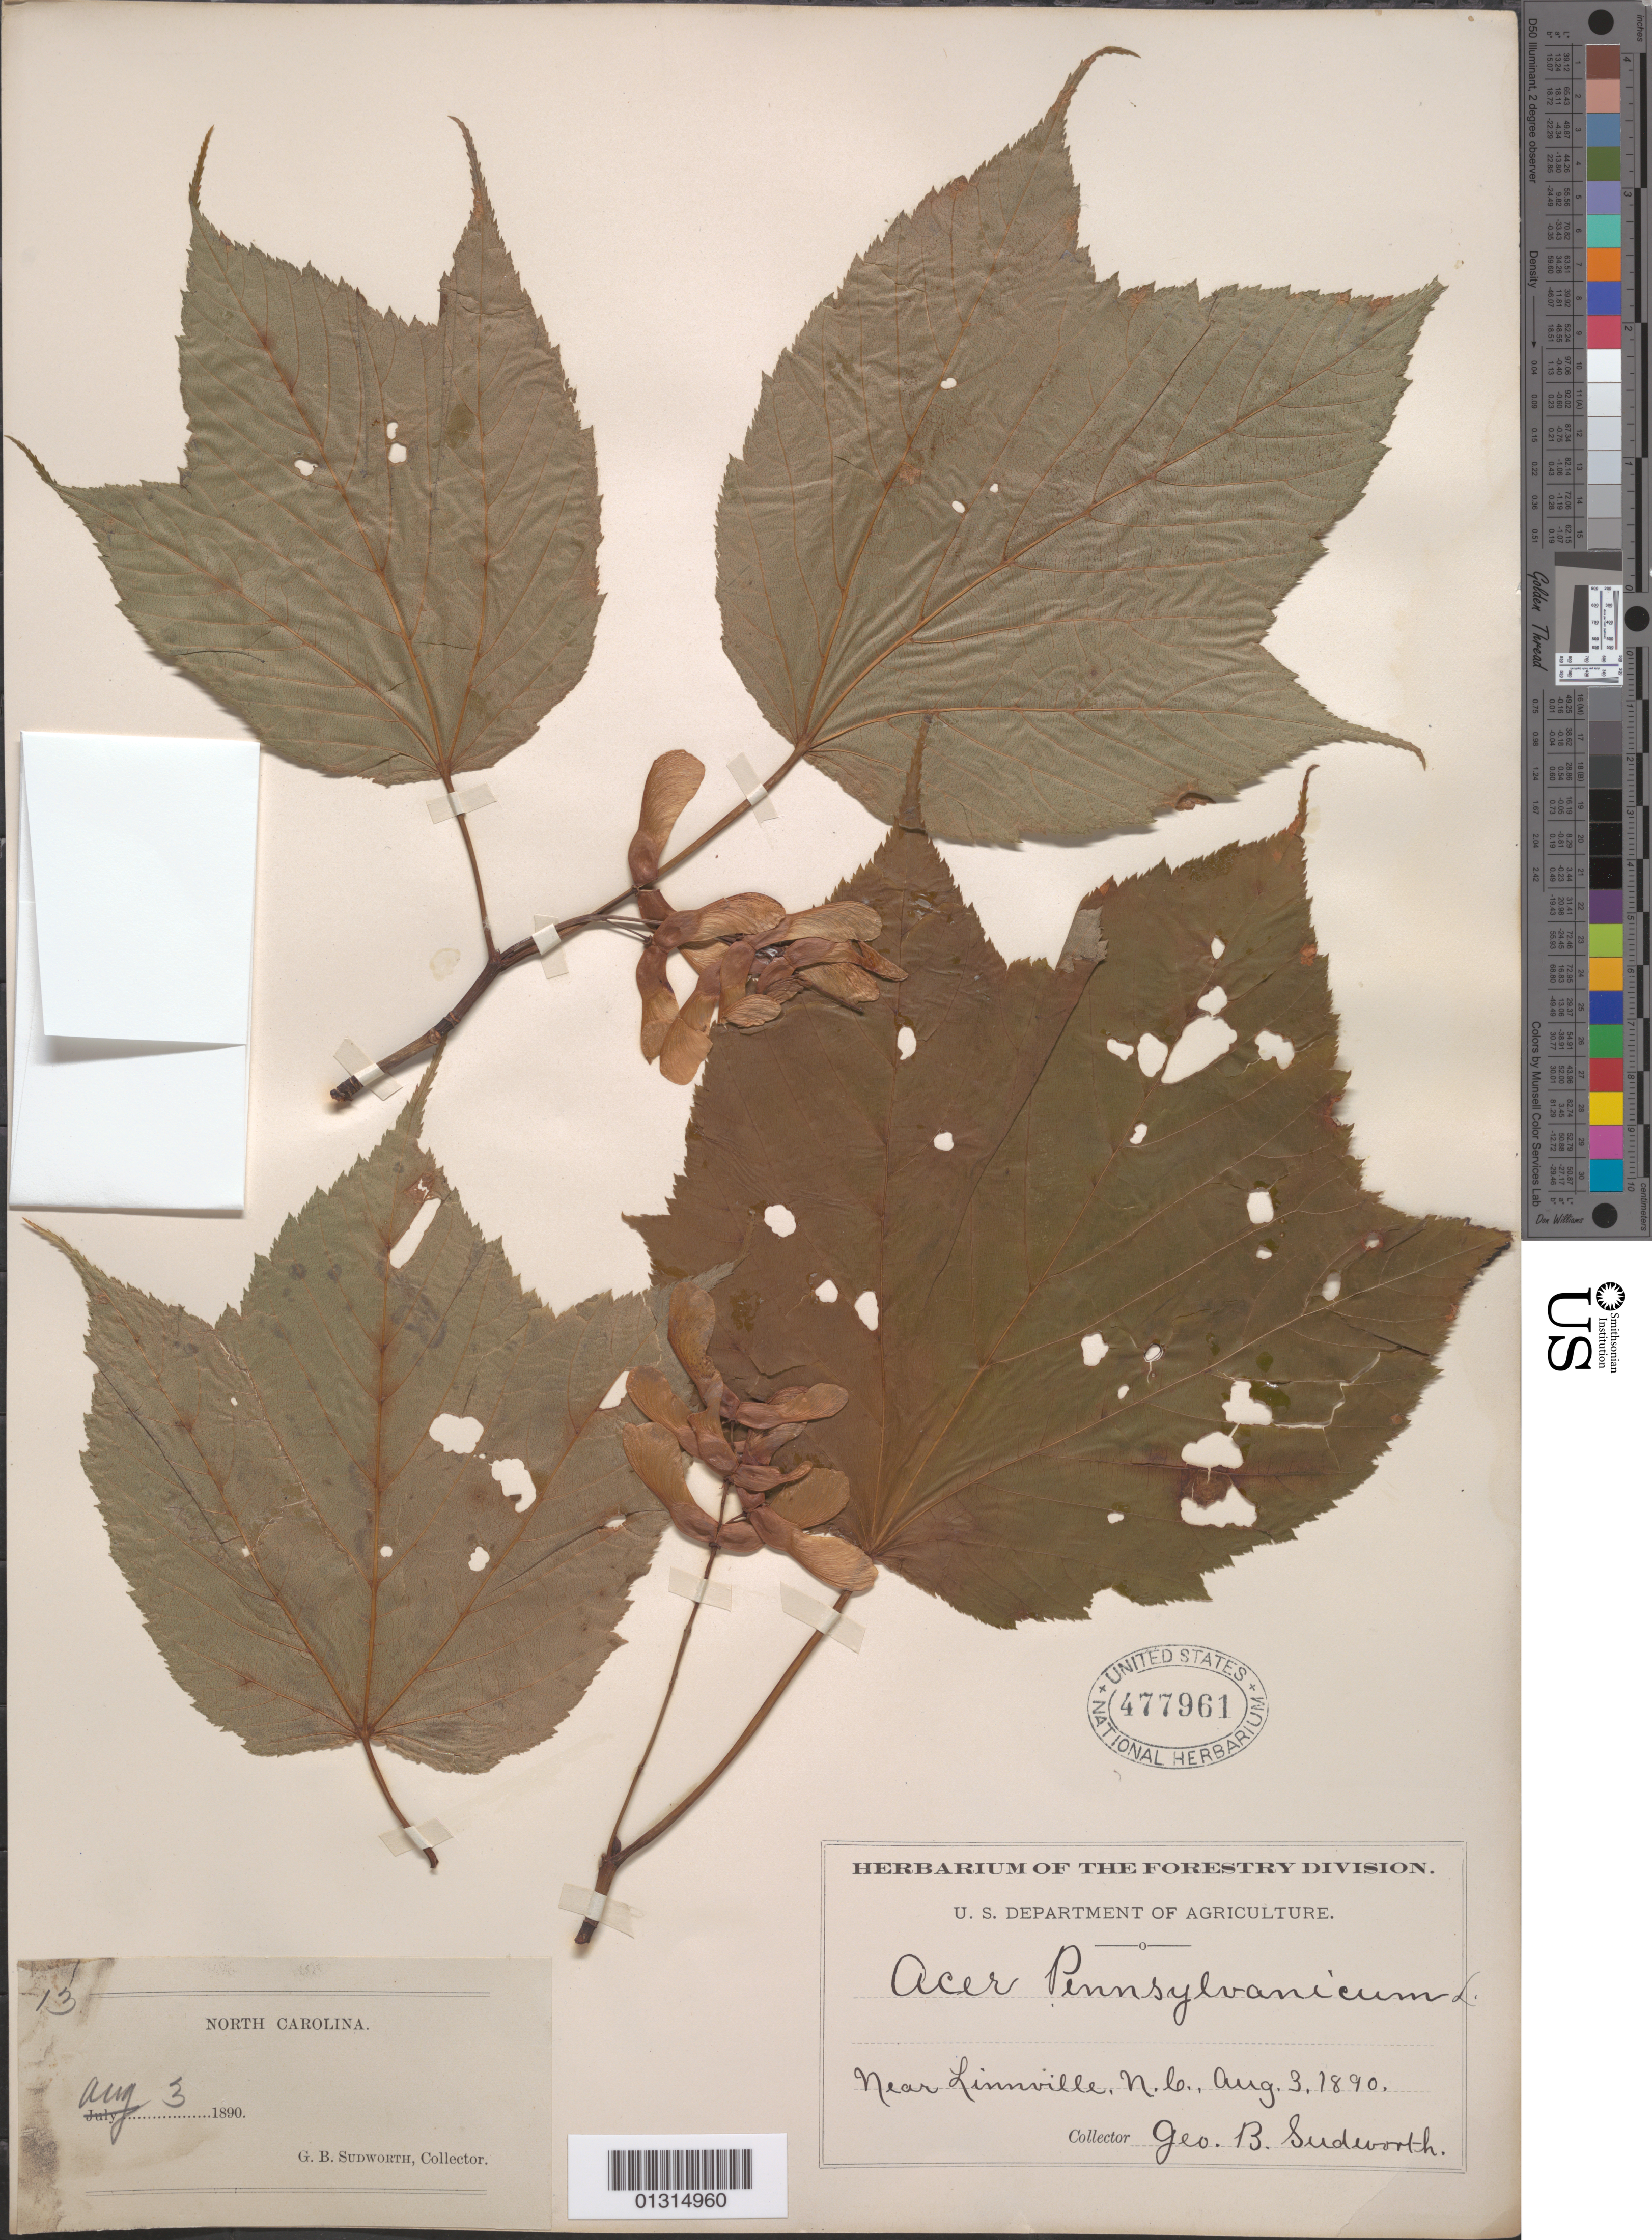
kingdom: Plantae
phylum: Tracheophyta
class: Magnoliopsida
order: Sapindales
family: Sapindaceae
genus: Acer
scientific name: Acer pensylvanicum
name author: L.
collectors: G. B. Sudworth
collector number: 13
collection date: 1890-08-03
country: United States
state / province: North Carolina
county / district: Avery County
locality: Linnville [Linville], near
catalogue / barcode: US 477961